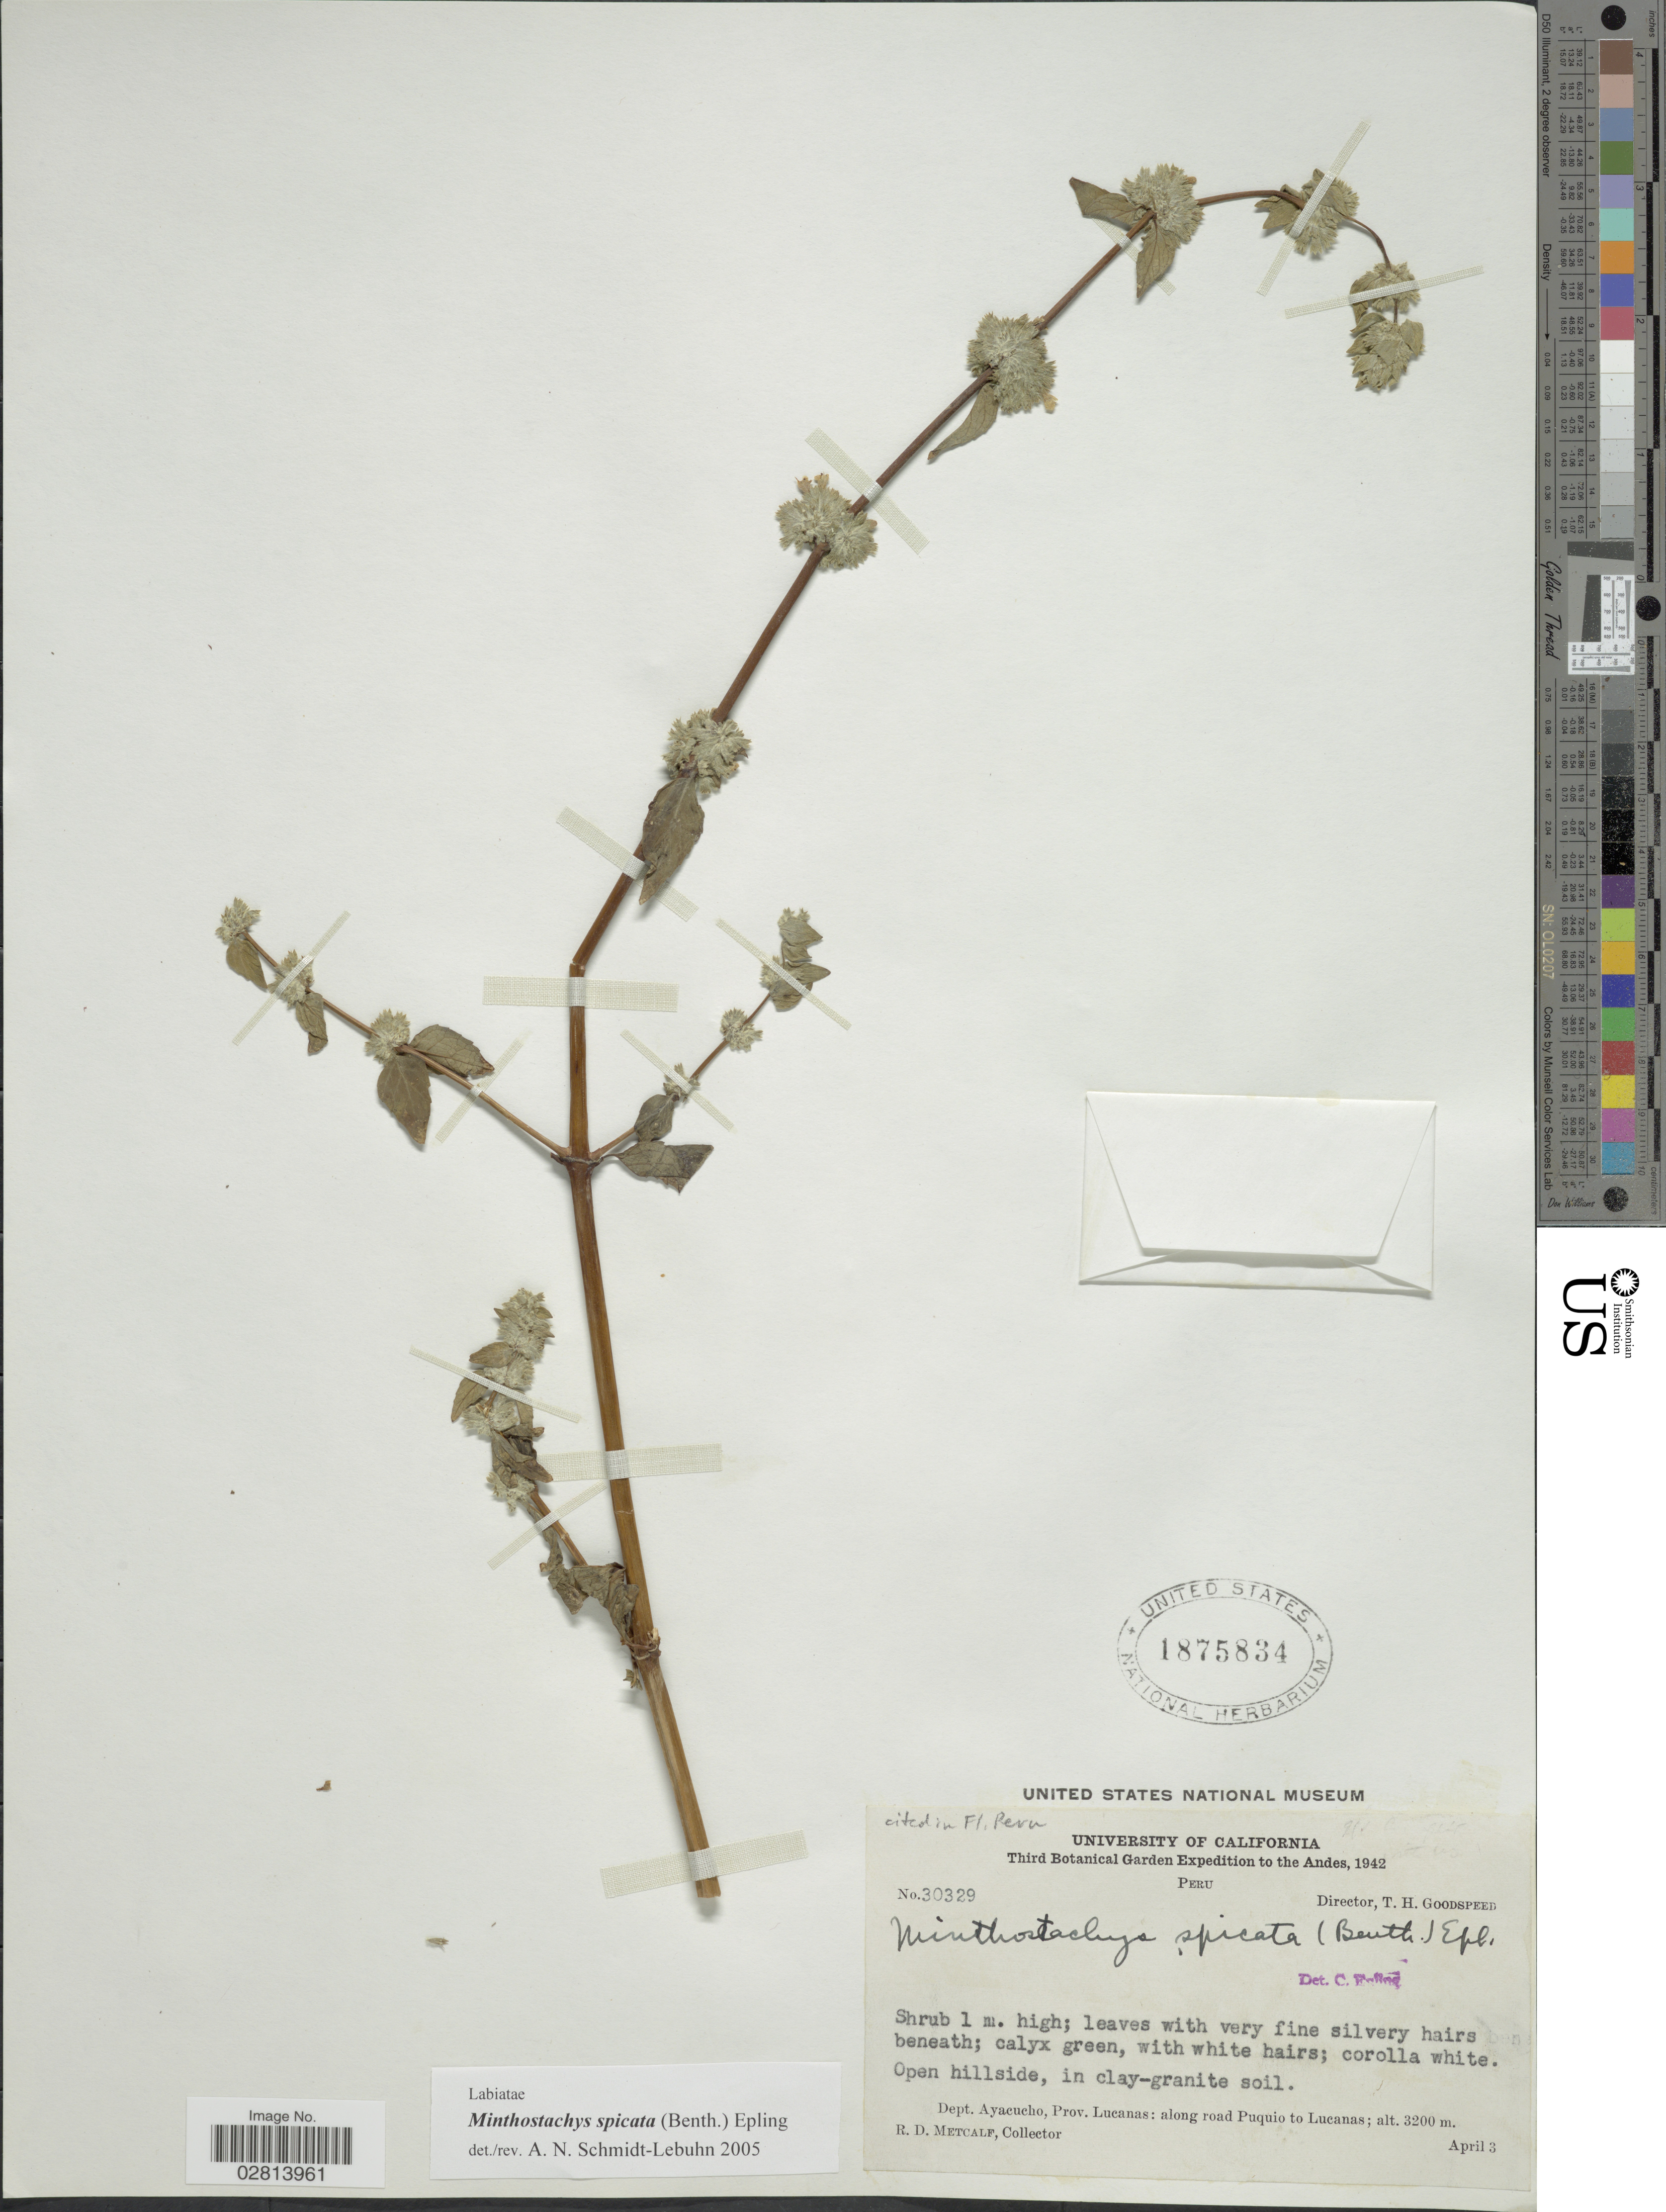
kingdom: Plantae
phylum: Tracheophyta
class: Magnoliopsida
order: Lamiales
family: Lamiaceae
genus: Minthostachys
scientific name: Minthostachys spicata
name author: (Benth.) Epling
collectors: R. D. Metcalf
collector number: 30329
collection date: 1942-04-03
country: Peru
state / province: Ayacucho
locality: Andes. Dept. Ayacucho, Prov. Lucanas: along road Puquio to Lucanas.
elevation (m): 3200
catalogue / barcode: US 1875834